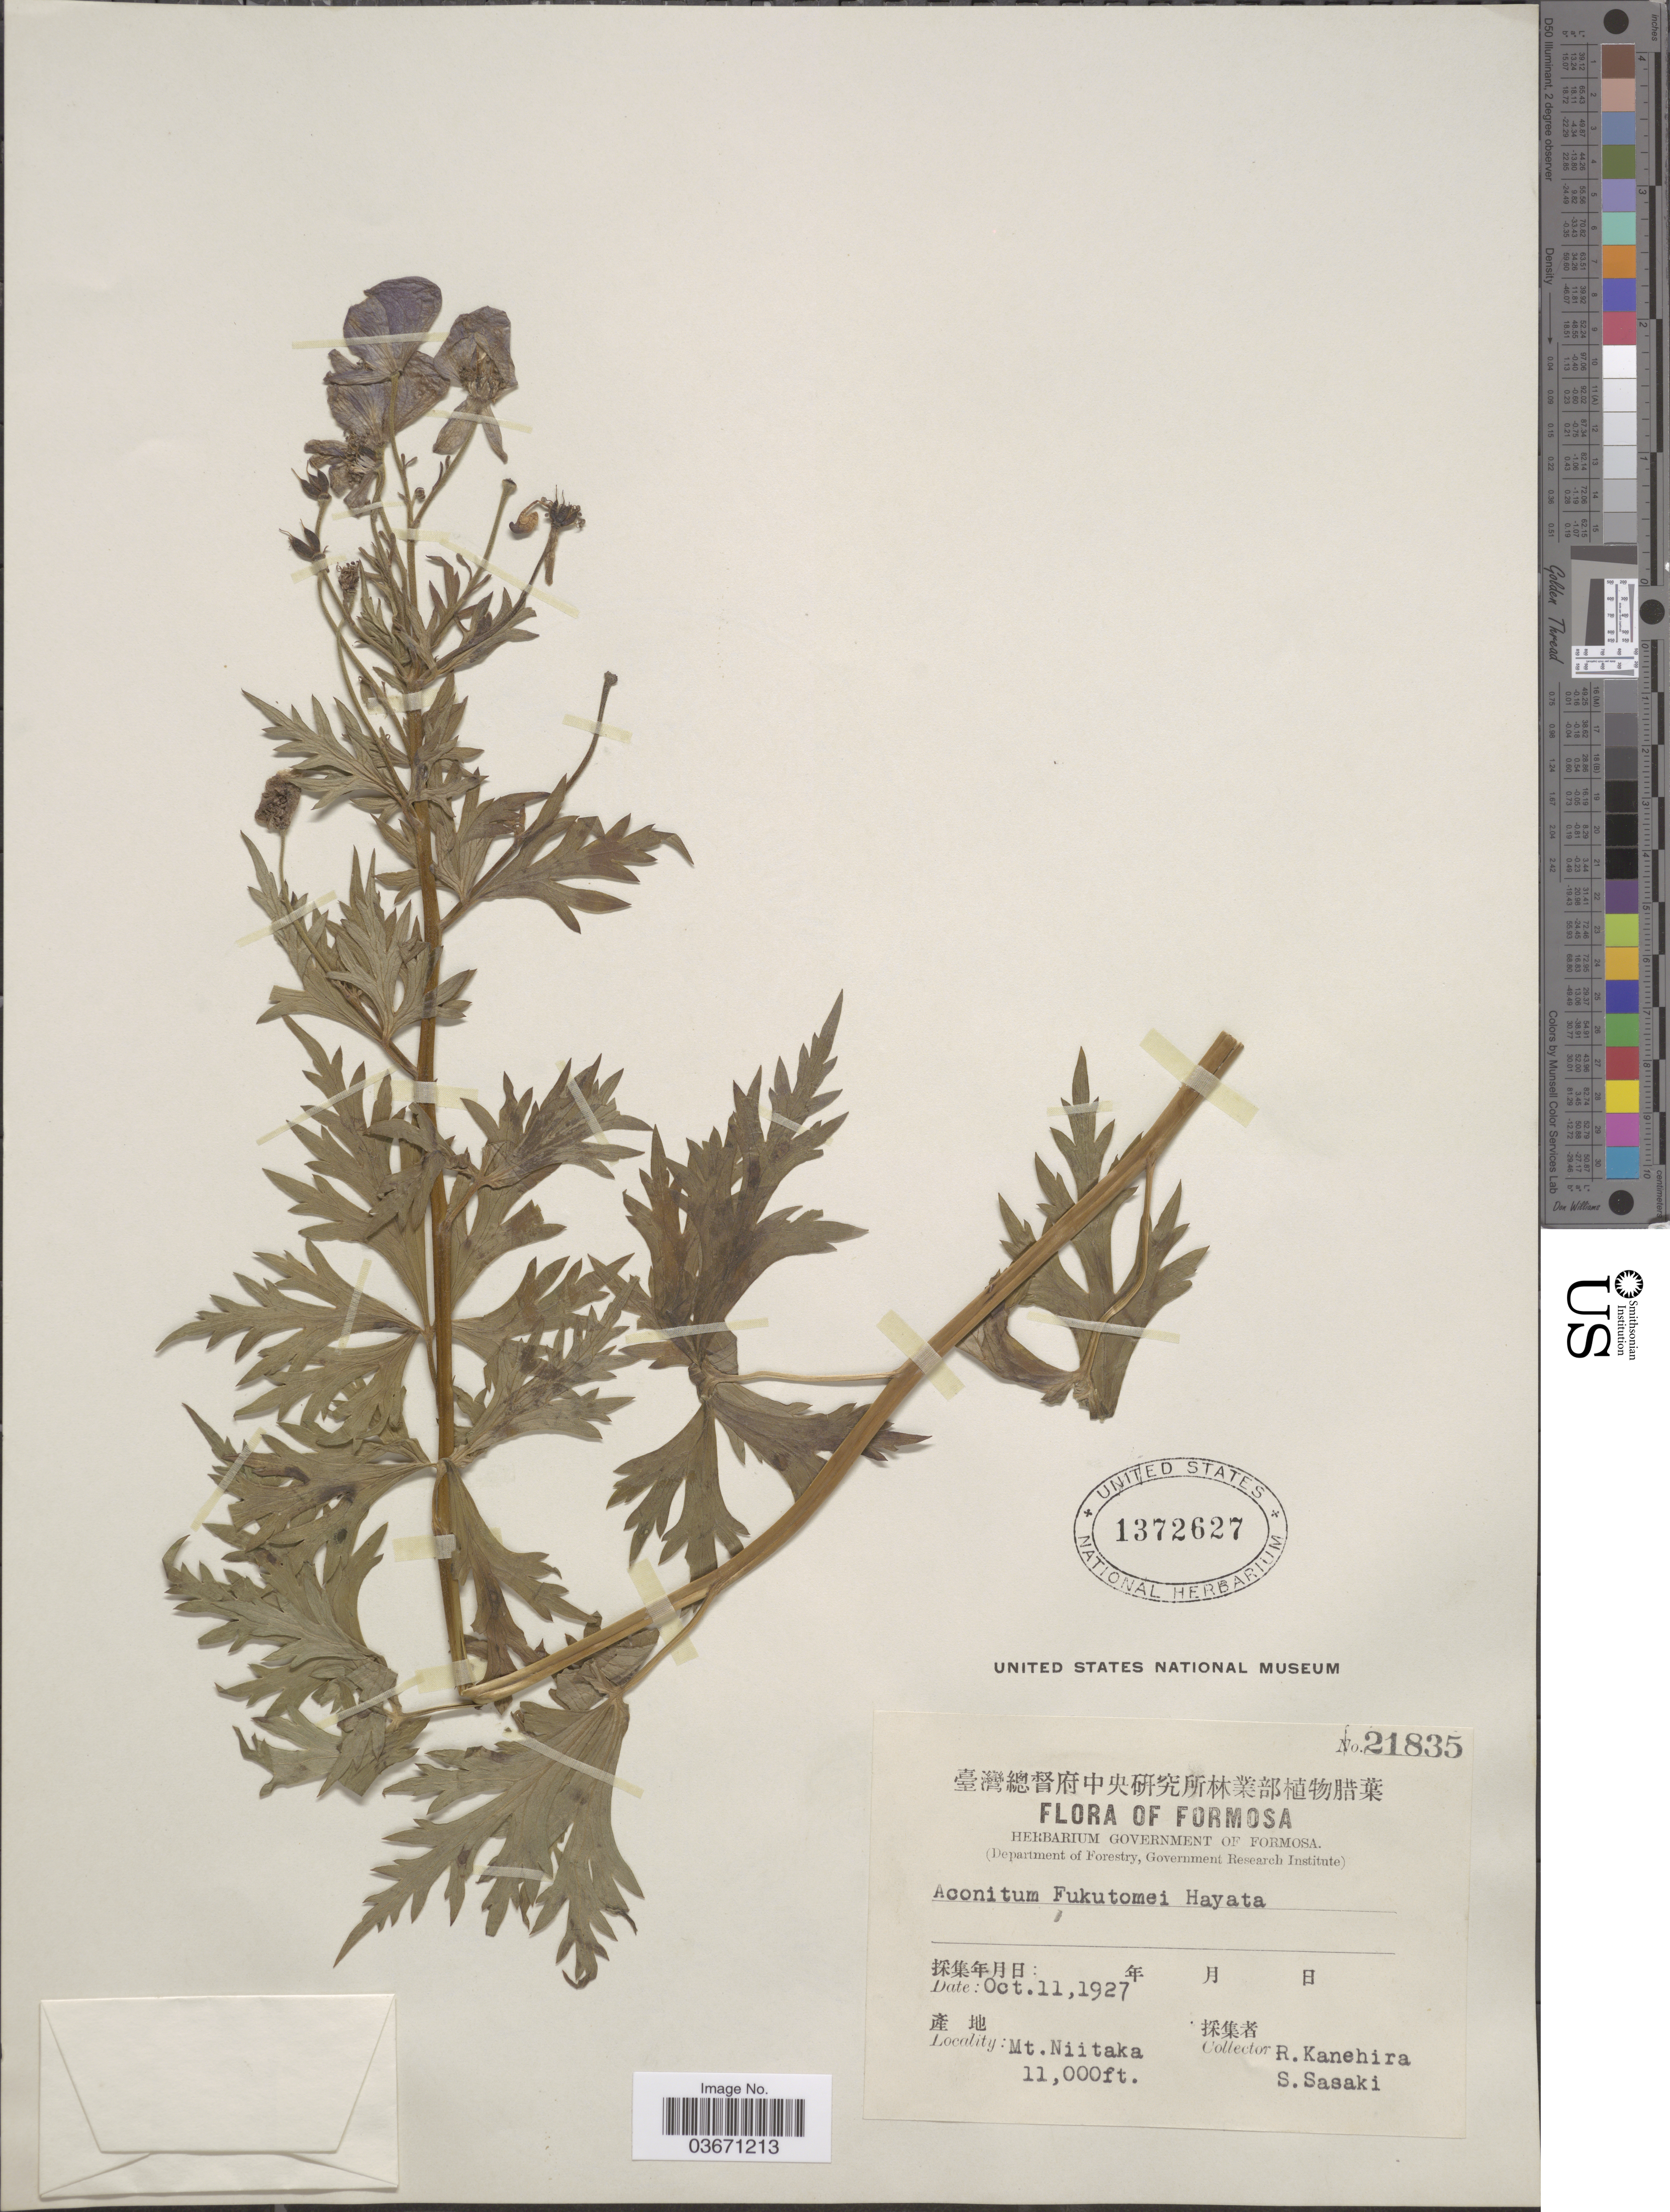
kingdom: Plantae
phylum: Tracheophyta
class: Magnoliopsida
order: Ranunculales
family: Ranunculaceae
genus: Aconitum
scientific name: Aconitum fukutomei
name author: Hayata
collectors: R. Kanehira & S. Sasaki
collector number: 21835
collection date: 1927-10-11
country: Taiwan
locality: Formosa. Mt. Niitaka.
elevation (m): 3353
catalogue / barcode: US 1372627